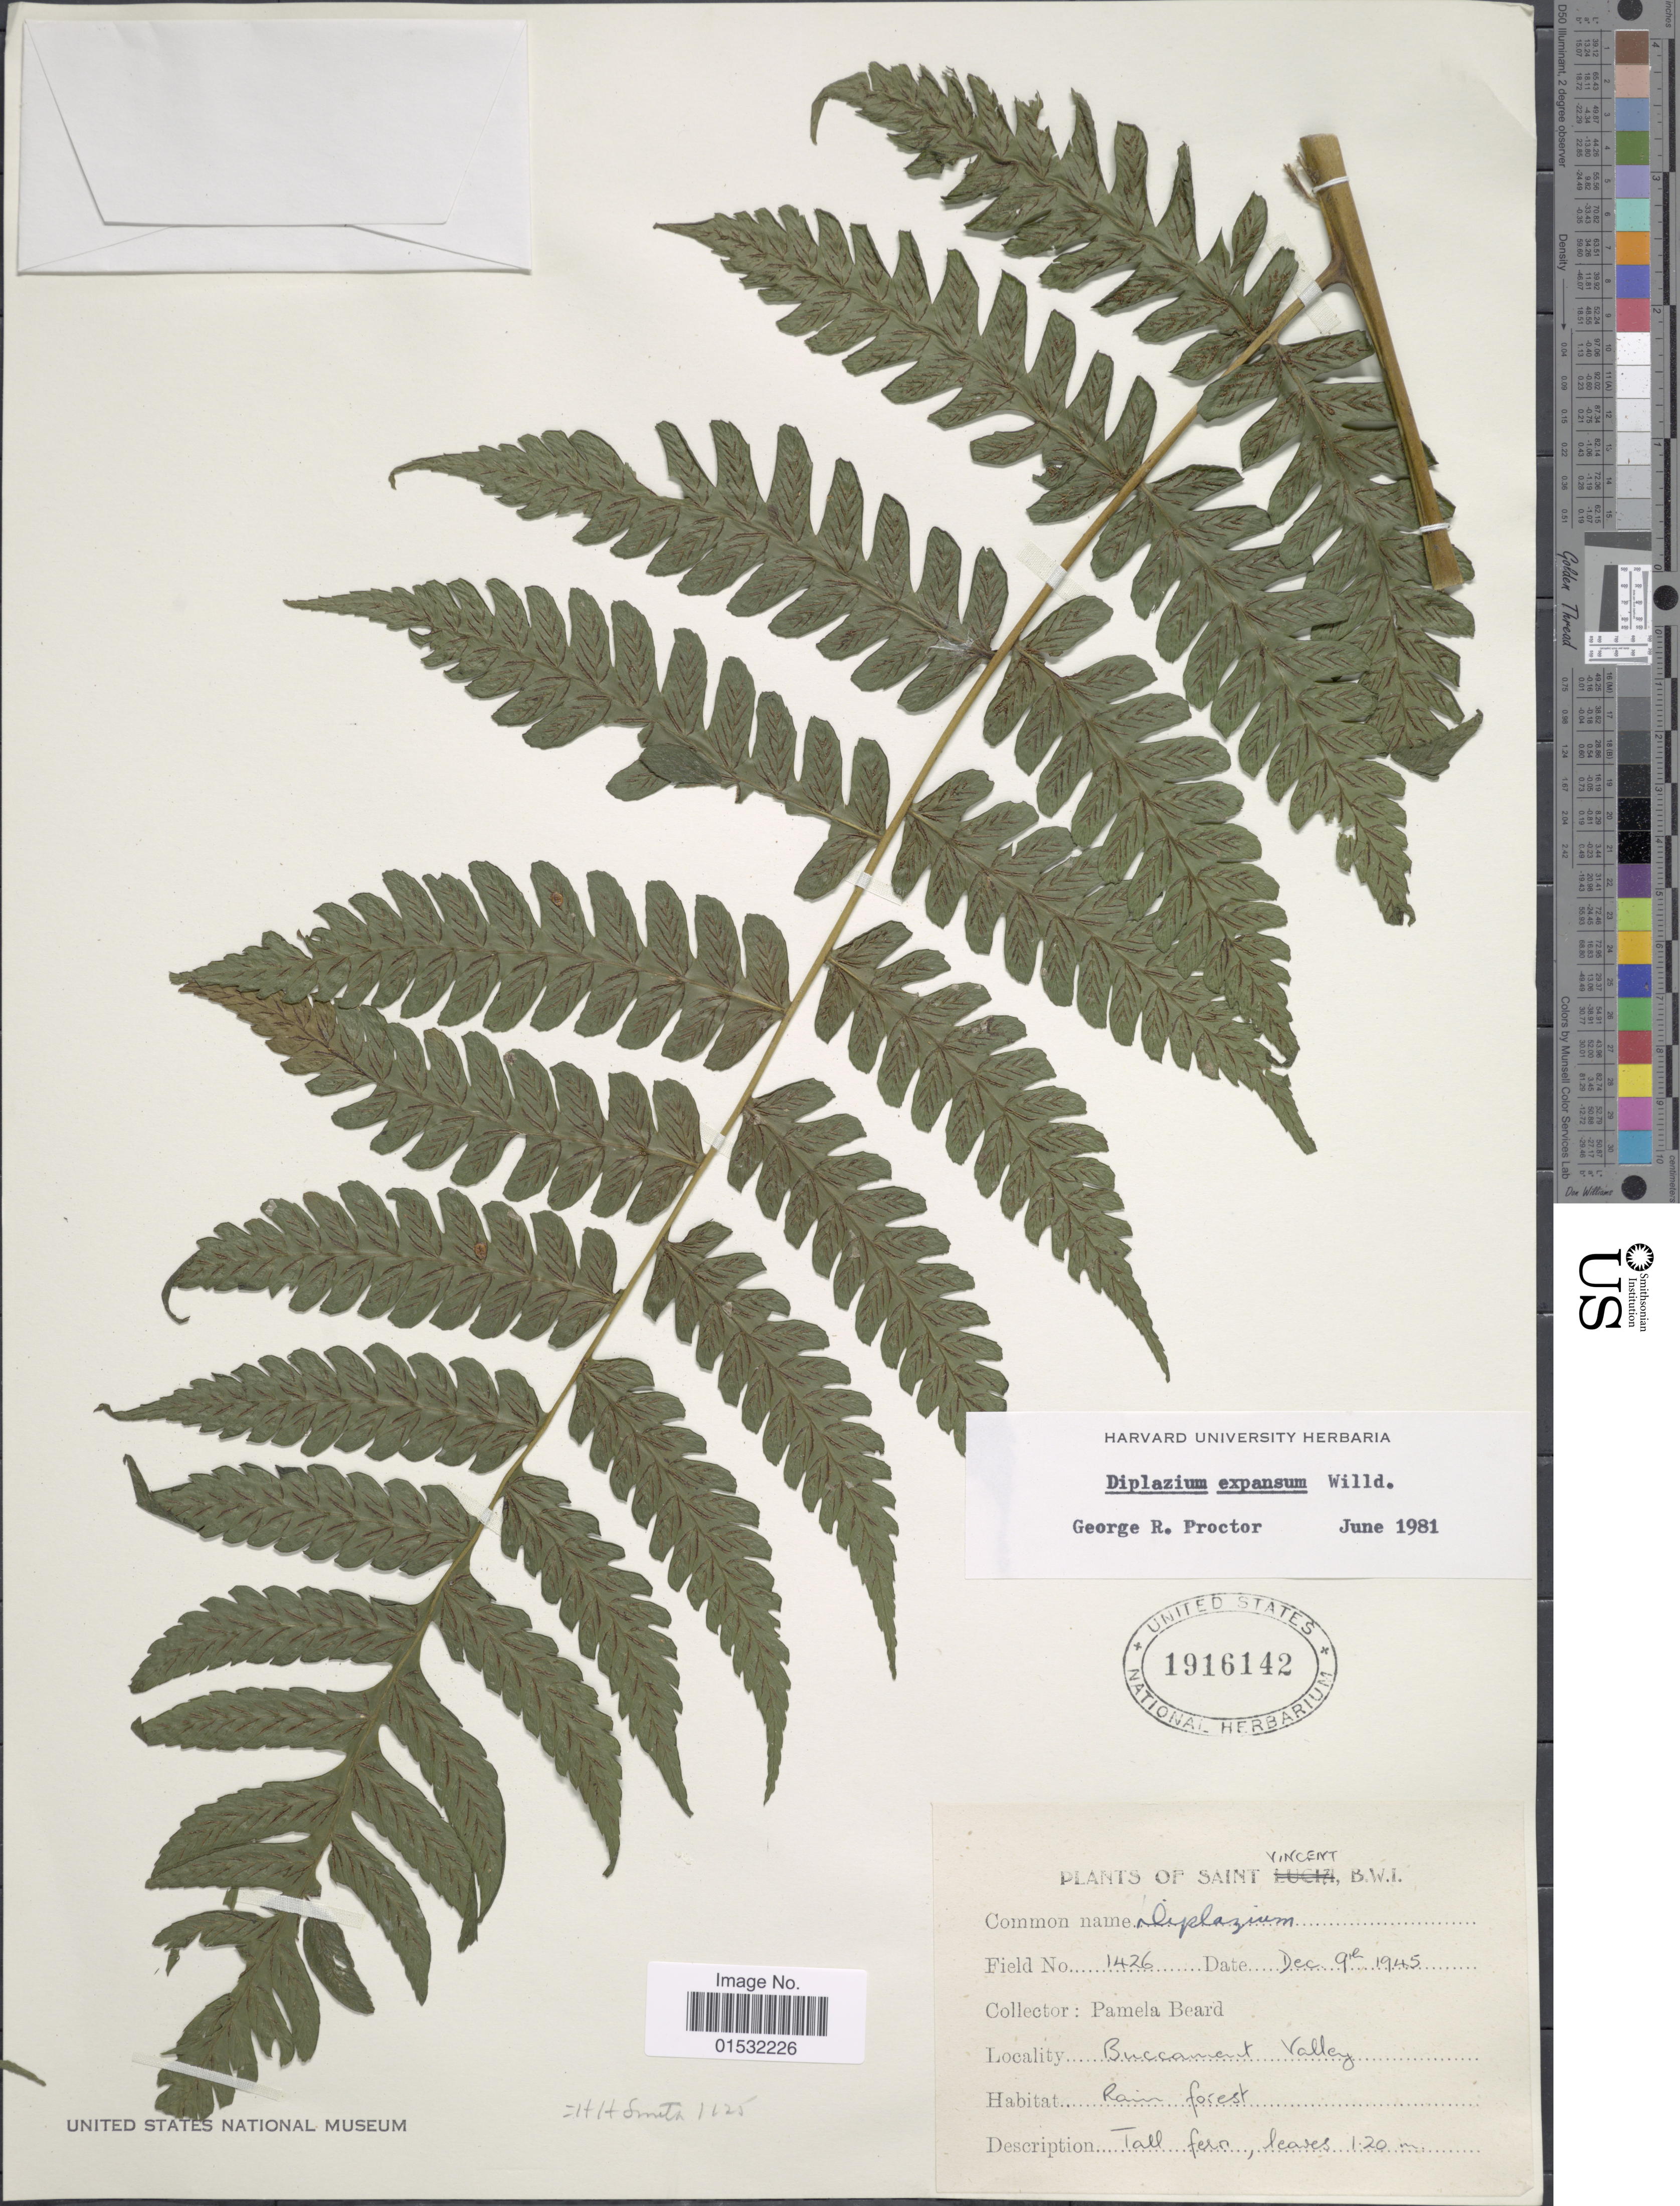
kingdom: Plantae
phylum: Tracheophyta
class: Polypodiopsida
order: Polypodiales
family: Athyriaceae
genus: Diplazium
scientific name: Diplazium expansum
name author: Willd.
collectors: P. Beard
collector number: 1426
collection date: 1945-12-09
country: St. Vincent - Grenadines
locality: B. W. I. Buccament Valley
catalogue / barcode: US 1916142